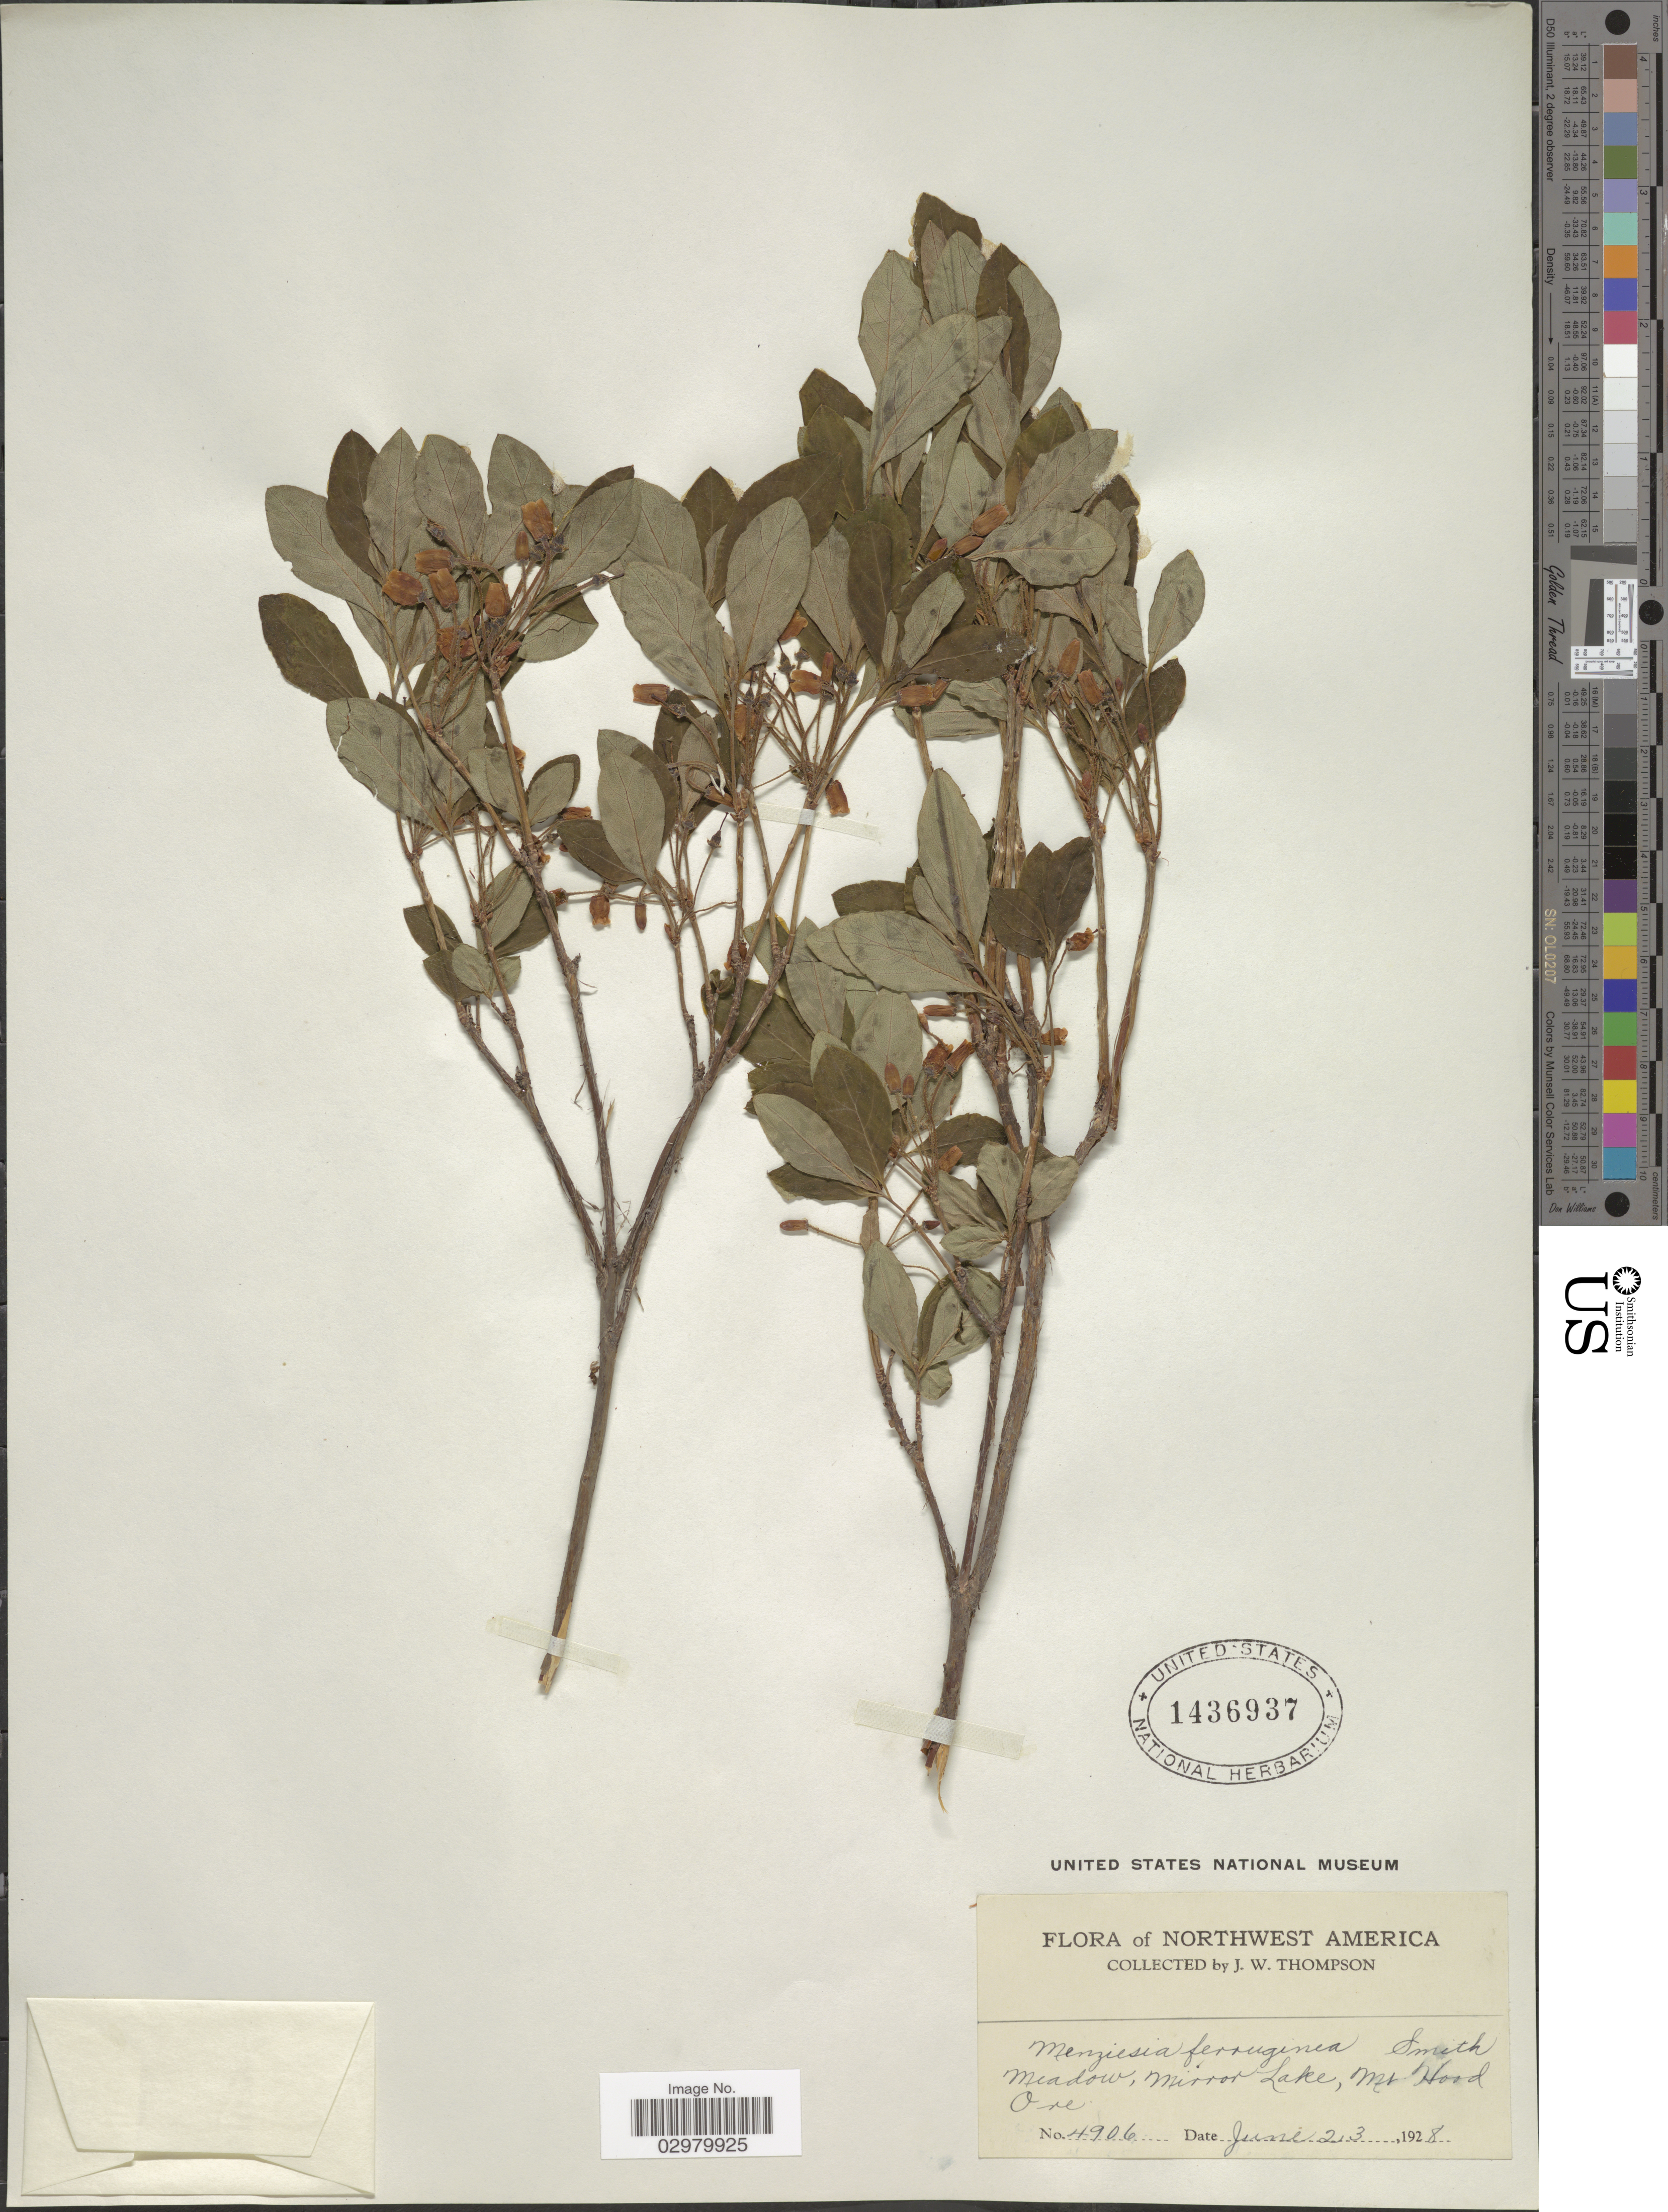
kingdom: Plantae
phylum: Tracheophyta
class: Magnoliopsida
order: Ericales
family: Ericaceae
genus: Menziesia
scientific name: Menziesia ferruginea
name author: Sm.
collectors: J. Thompson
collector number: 4906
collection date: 1928-06-23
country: United States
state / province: Oregon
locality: Northwest America. Mirror Lake, Mt. Hood, Ore.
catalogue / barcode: US 1436937